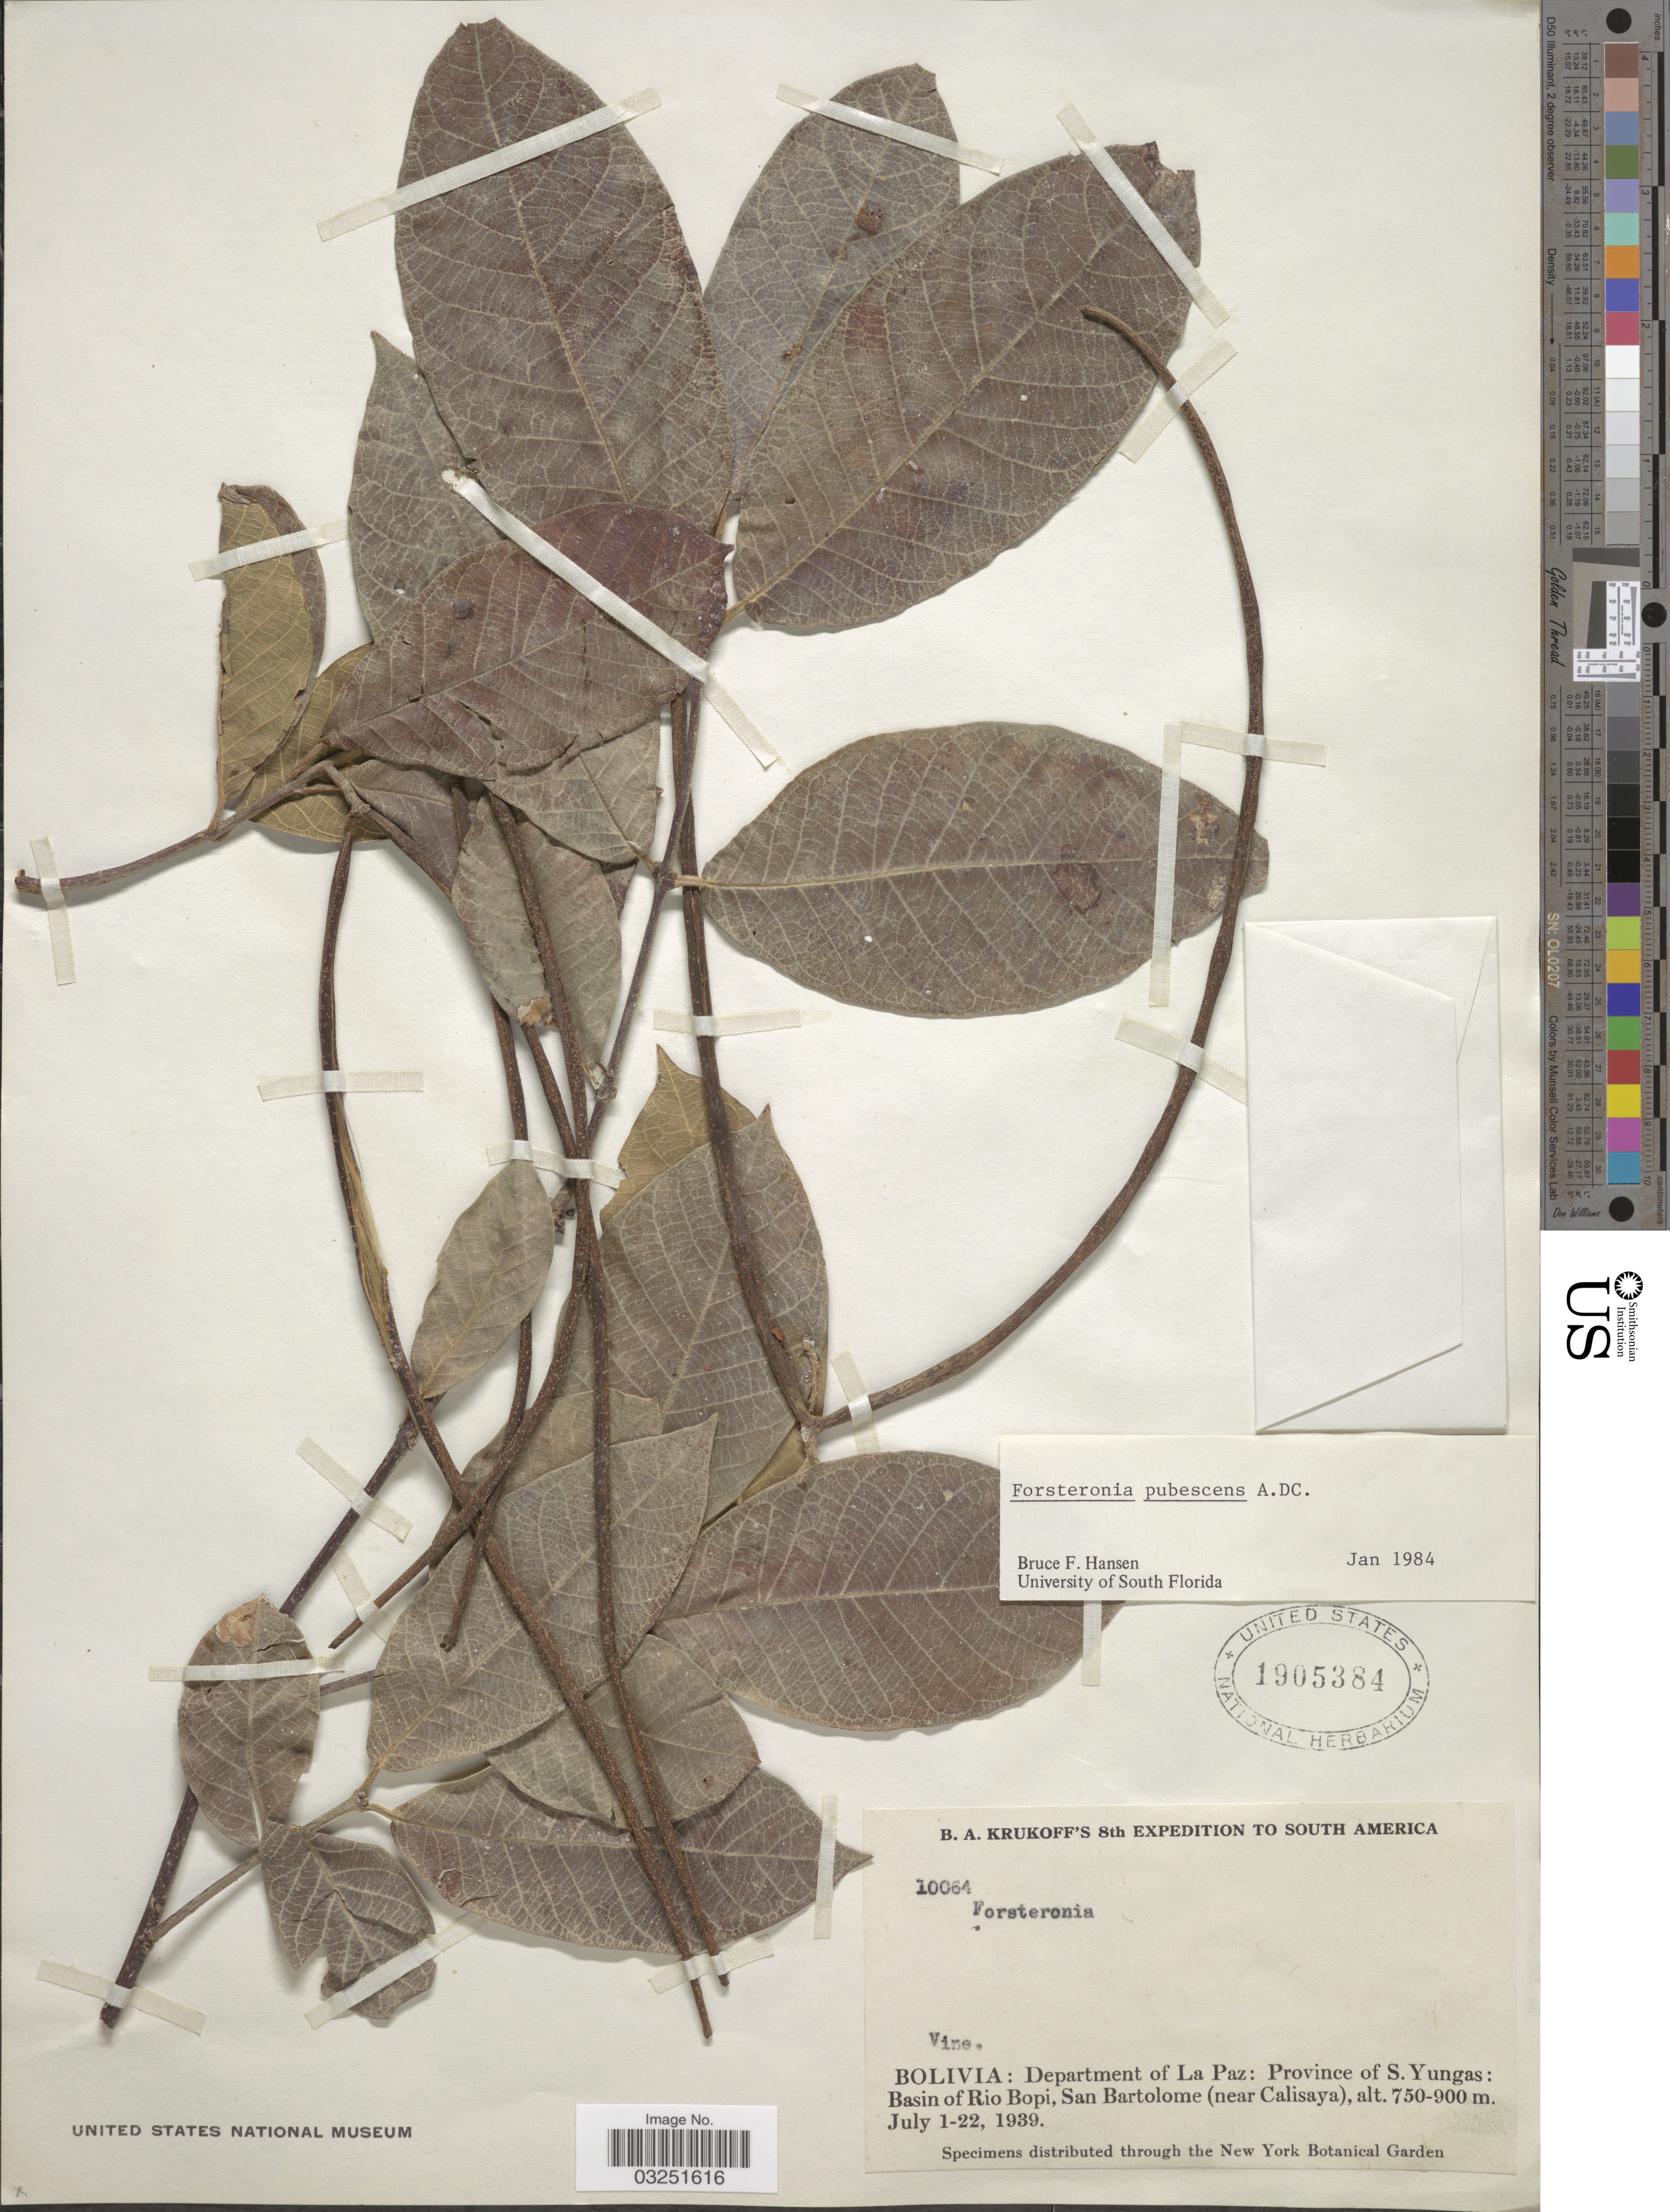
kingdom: Plantae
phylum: Tracheophyta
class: Magnoliopsida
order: Gentianales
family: Apocynaceae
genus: Forsteronia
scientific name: Forsteronia pubescens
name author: A. DC.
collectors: B. A. Krukoff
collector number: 10064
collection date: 1939-07-01/1939-07-22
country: Bolivia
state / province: La Paz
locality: Province of S. Yungas: Basin of Rio Bopi, San Bartolome (near Calisaya).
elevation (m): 750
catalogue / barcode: US 1905384